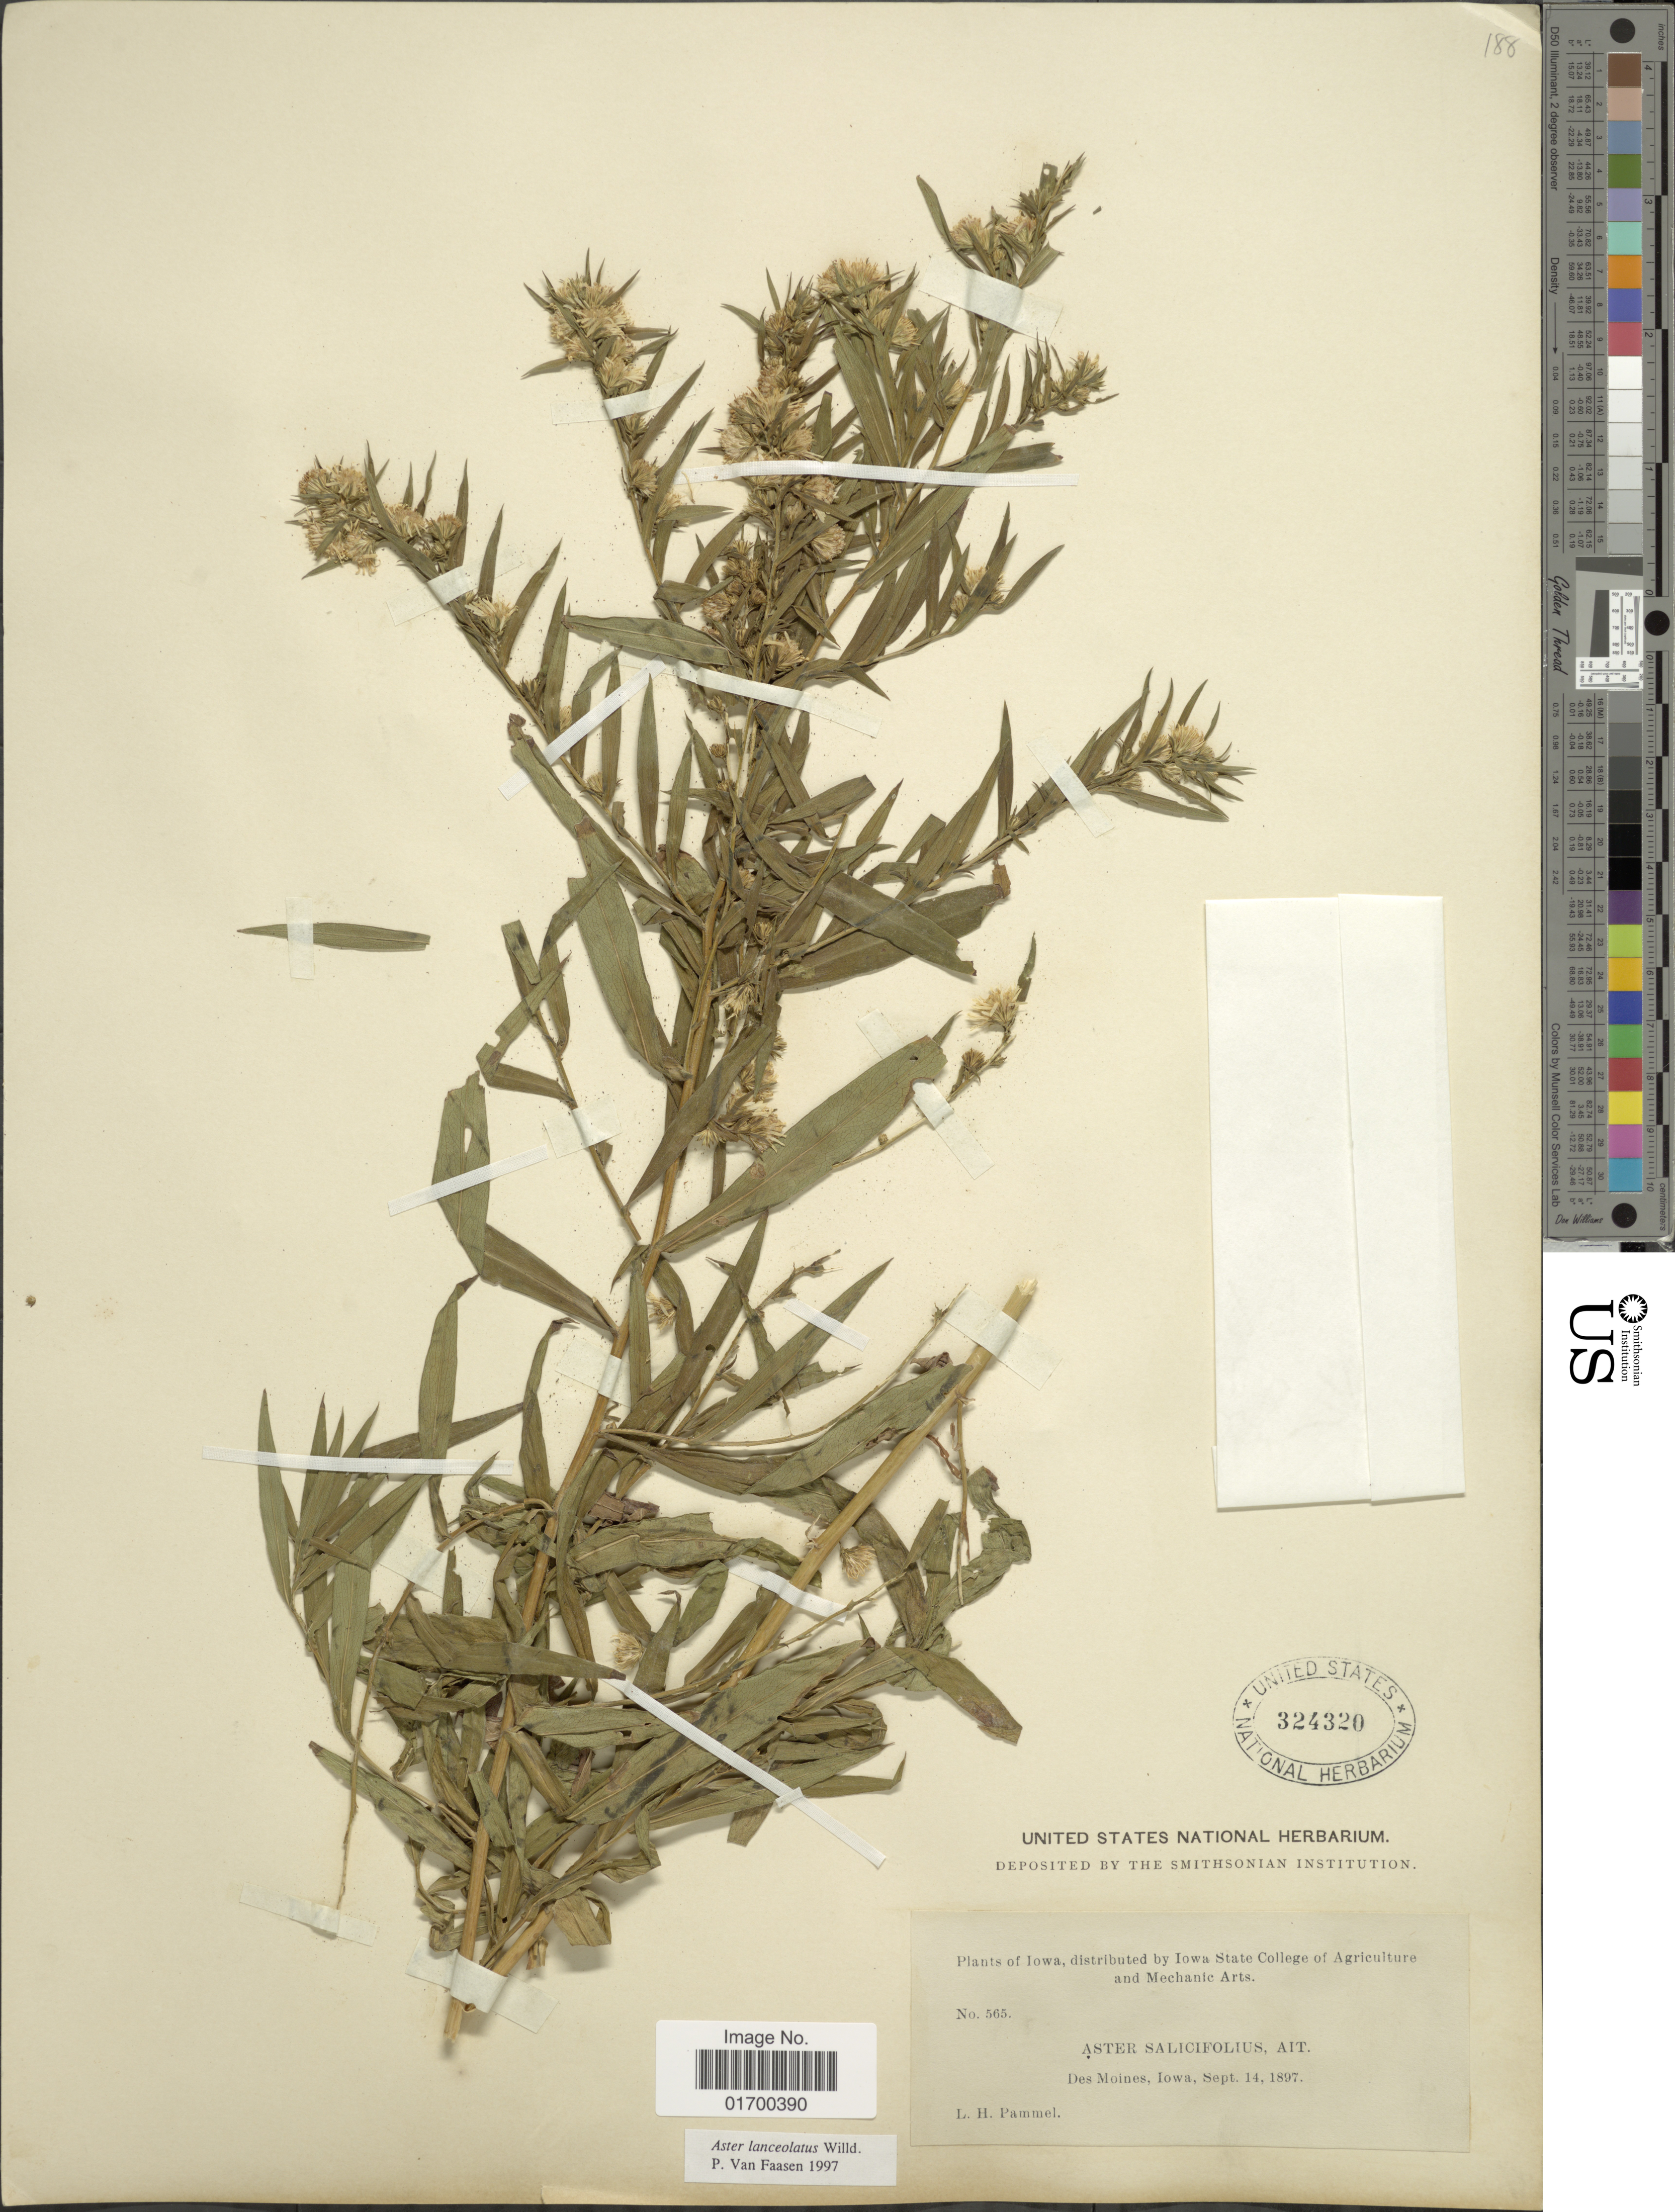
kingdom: Plantae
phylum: Tracheophyta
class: Magnoliopsida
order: Asterales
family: Asteraceae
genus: Symphyotrichum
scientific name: Symphyotrichum lanceolatum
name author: (Willd.) G.L. Nesom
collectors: L. Pammel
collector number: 565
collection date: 1897-09-14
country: United States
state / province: Iowa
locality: Des Moines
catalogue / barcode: US 324320